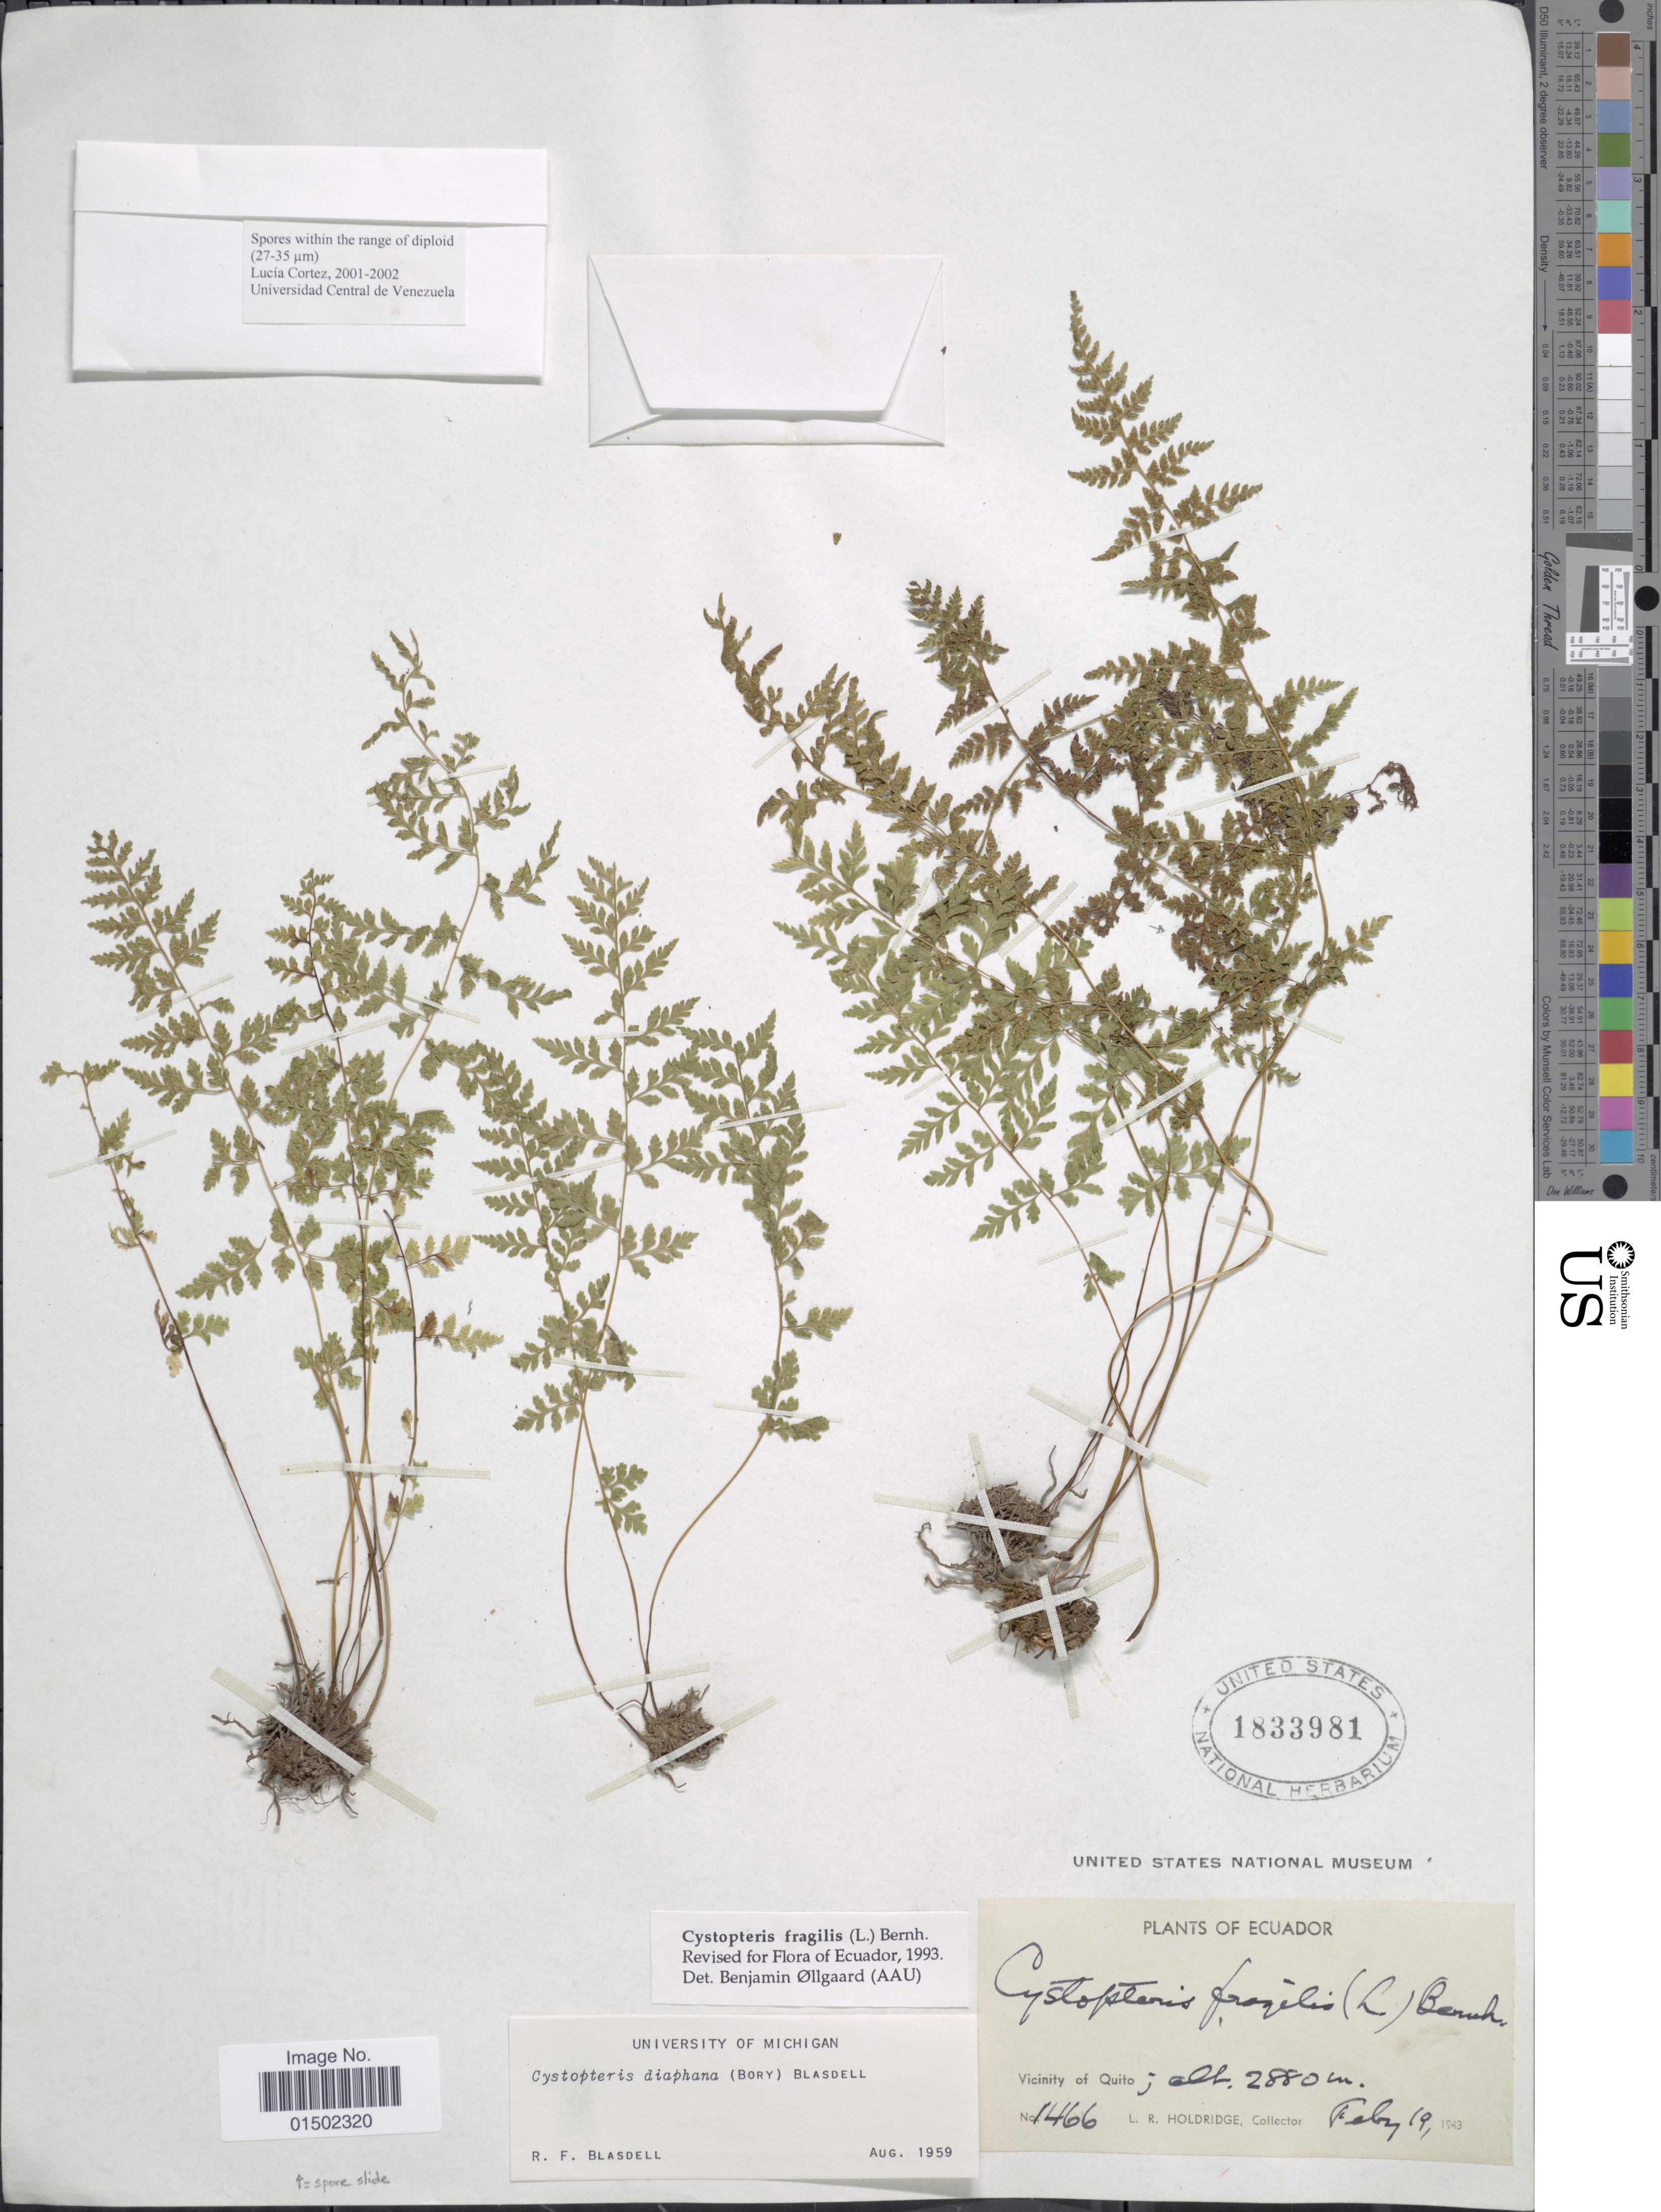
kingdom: Plantae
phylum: Tracheophyta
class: Polypodiopsida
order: Polypodiales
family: Cystopteridaceae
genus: Cystopteris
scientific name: Cystopteris fragilis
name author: (L.) Bernh.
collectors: L. Holdridge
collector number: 1466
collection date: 1943-02-19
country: Ecuador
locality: Vicinity of Quito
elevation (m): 2880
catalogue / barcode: US 1833981